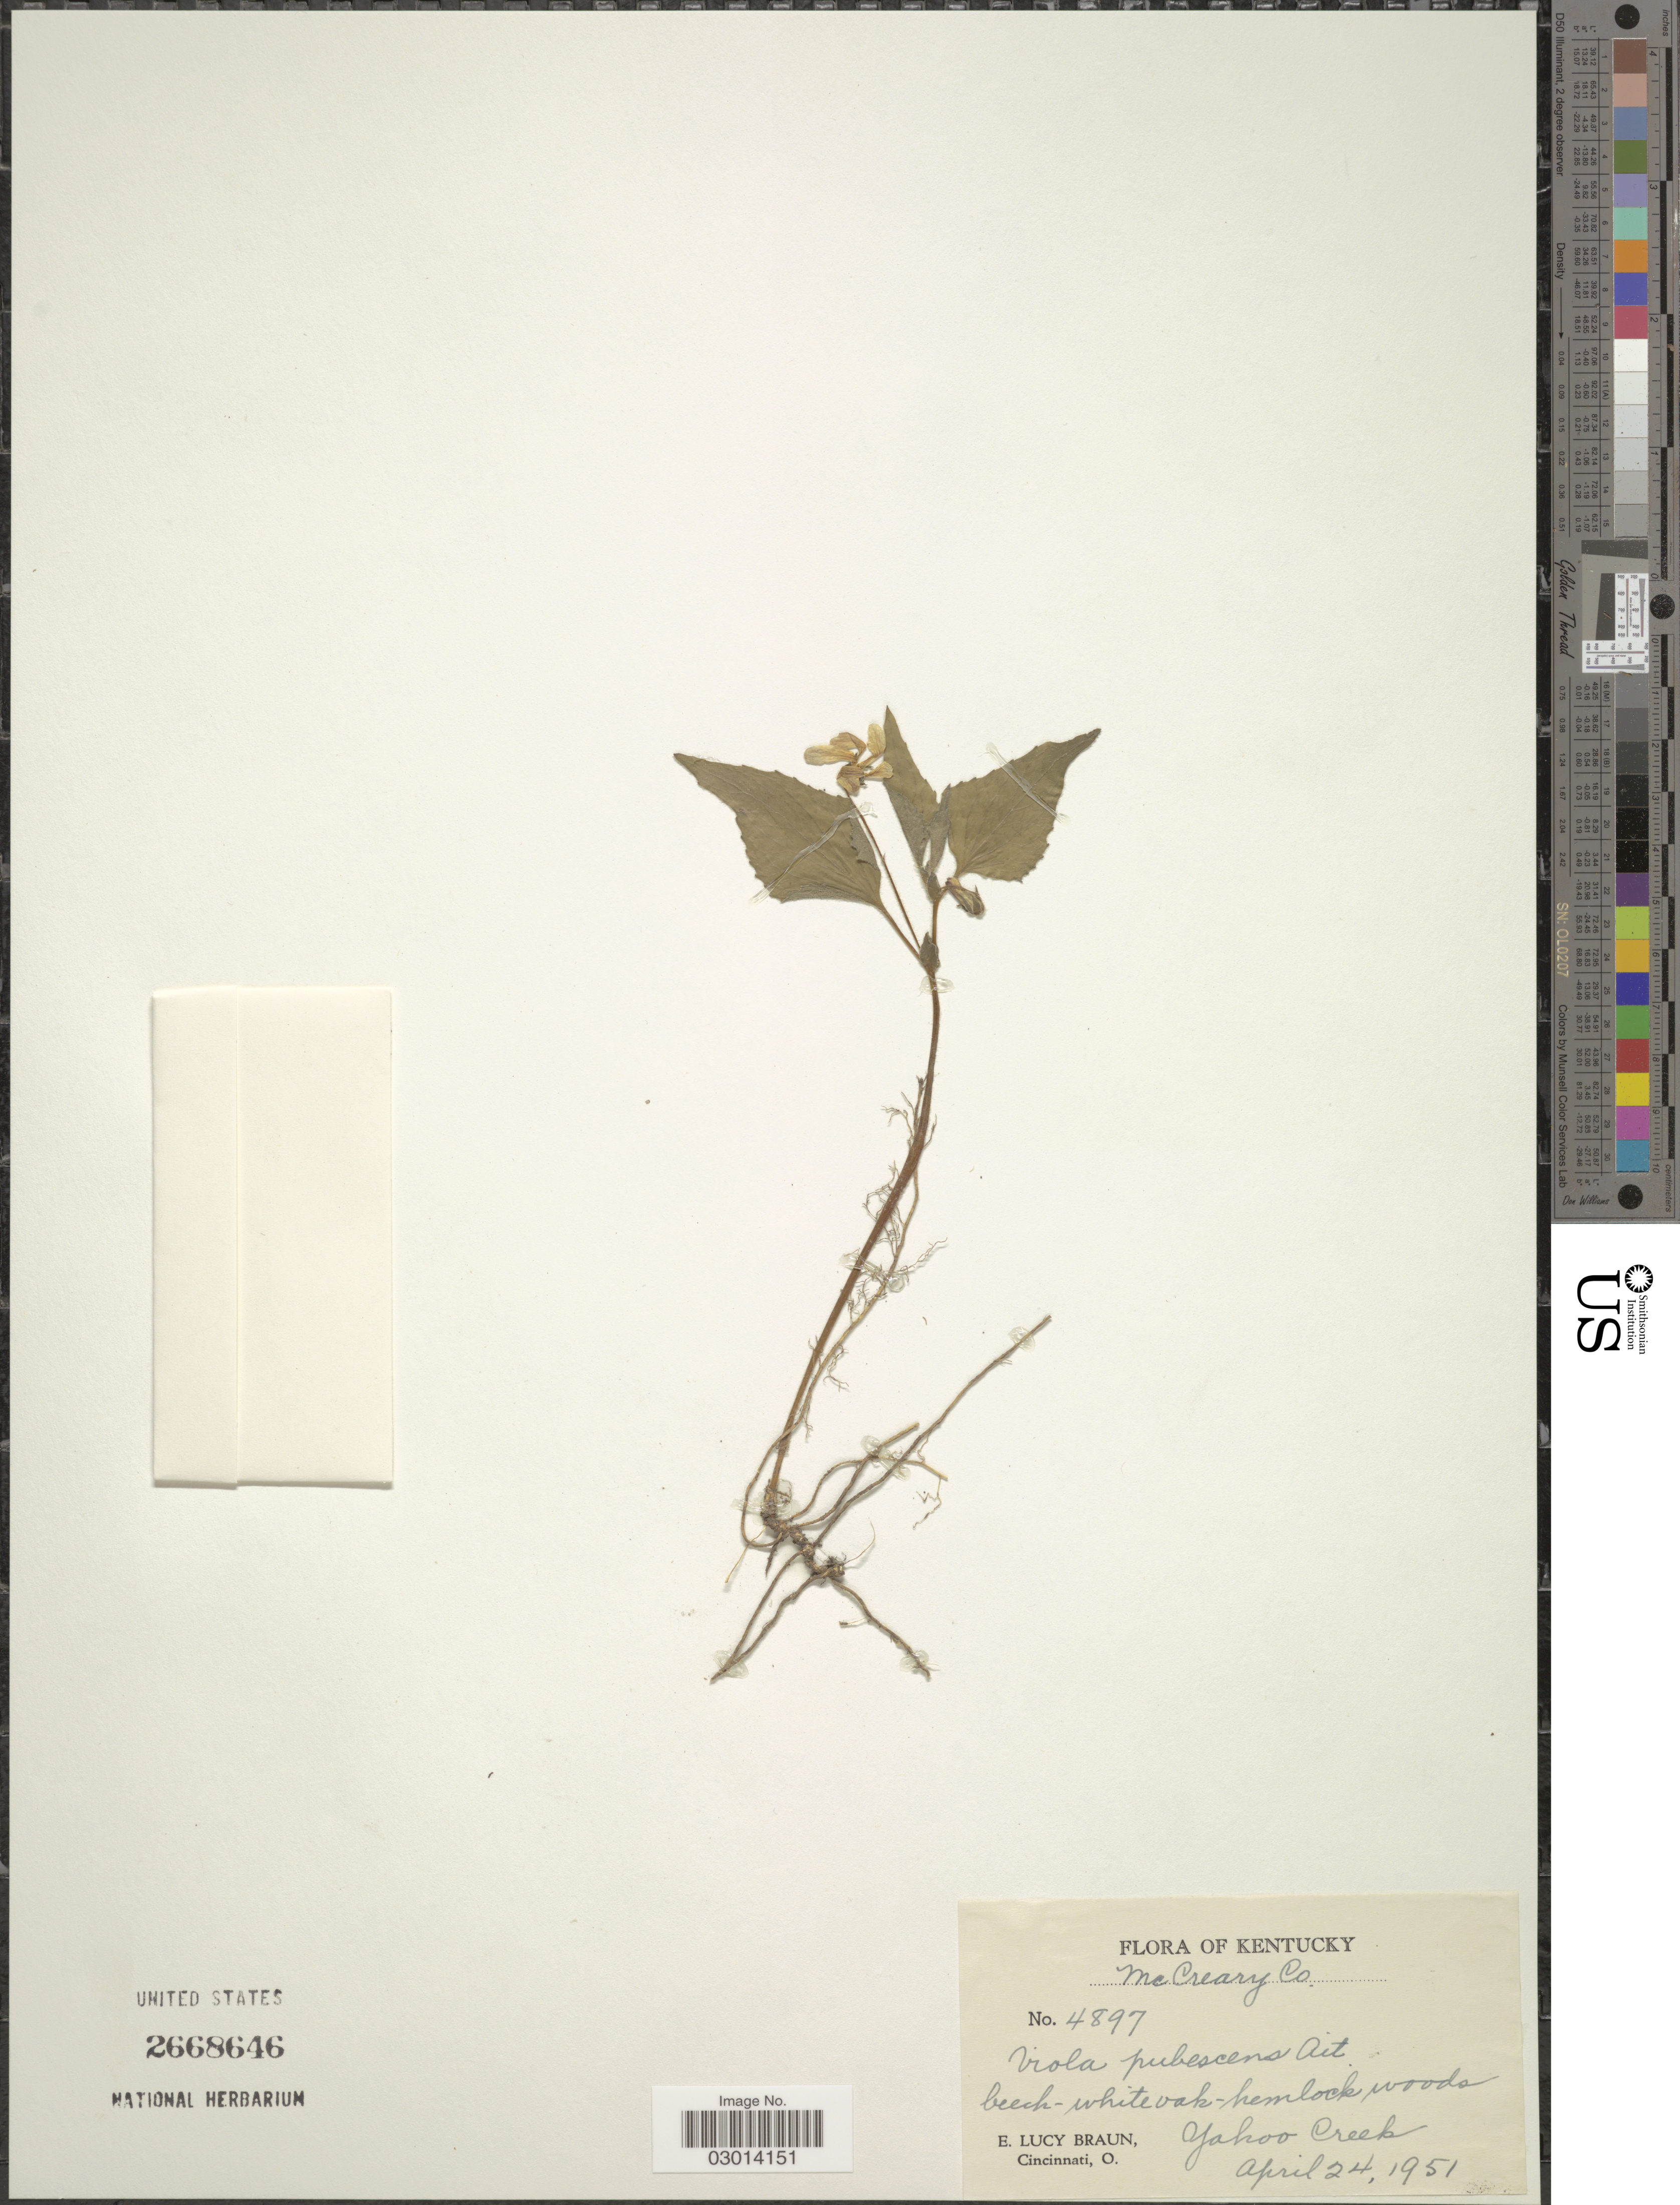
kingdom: Plantae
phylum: Tracheophyta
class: Magnoliopsida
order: Malpighiales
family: Violaceae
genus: Viola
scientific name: Viola pubescens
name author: Aiton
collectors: E. L. Braun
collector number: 4897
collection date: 1951-04-24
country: United States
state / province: Kentucky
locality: McCreary Co. Yahoo Creek.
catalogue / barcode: US 2668646